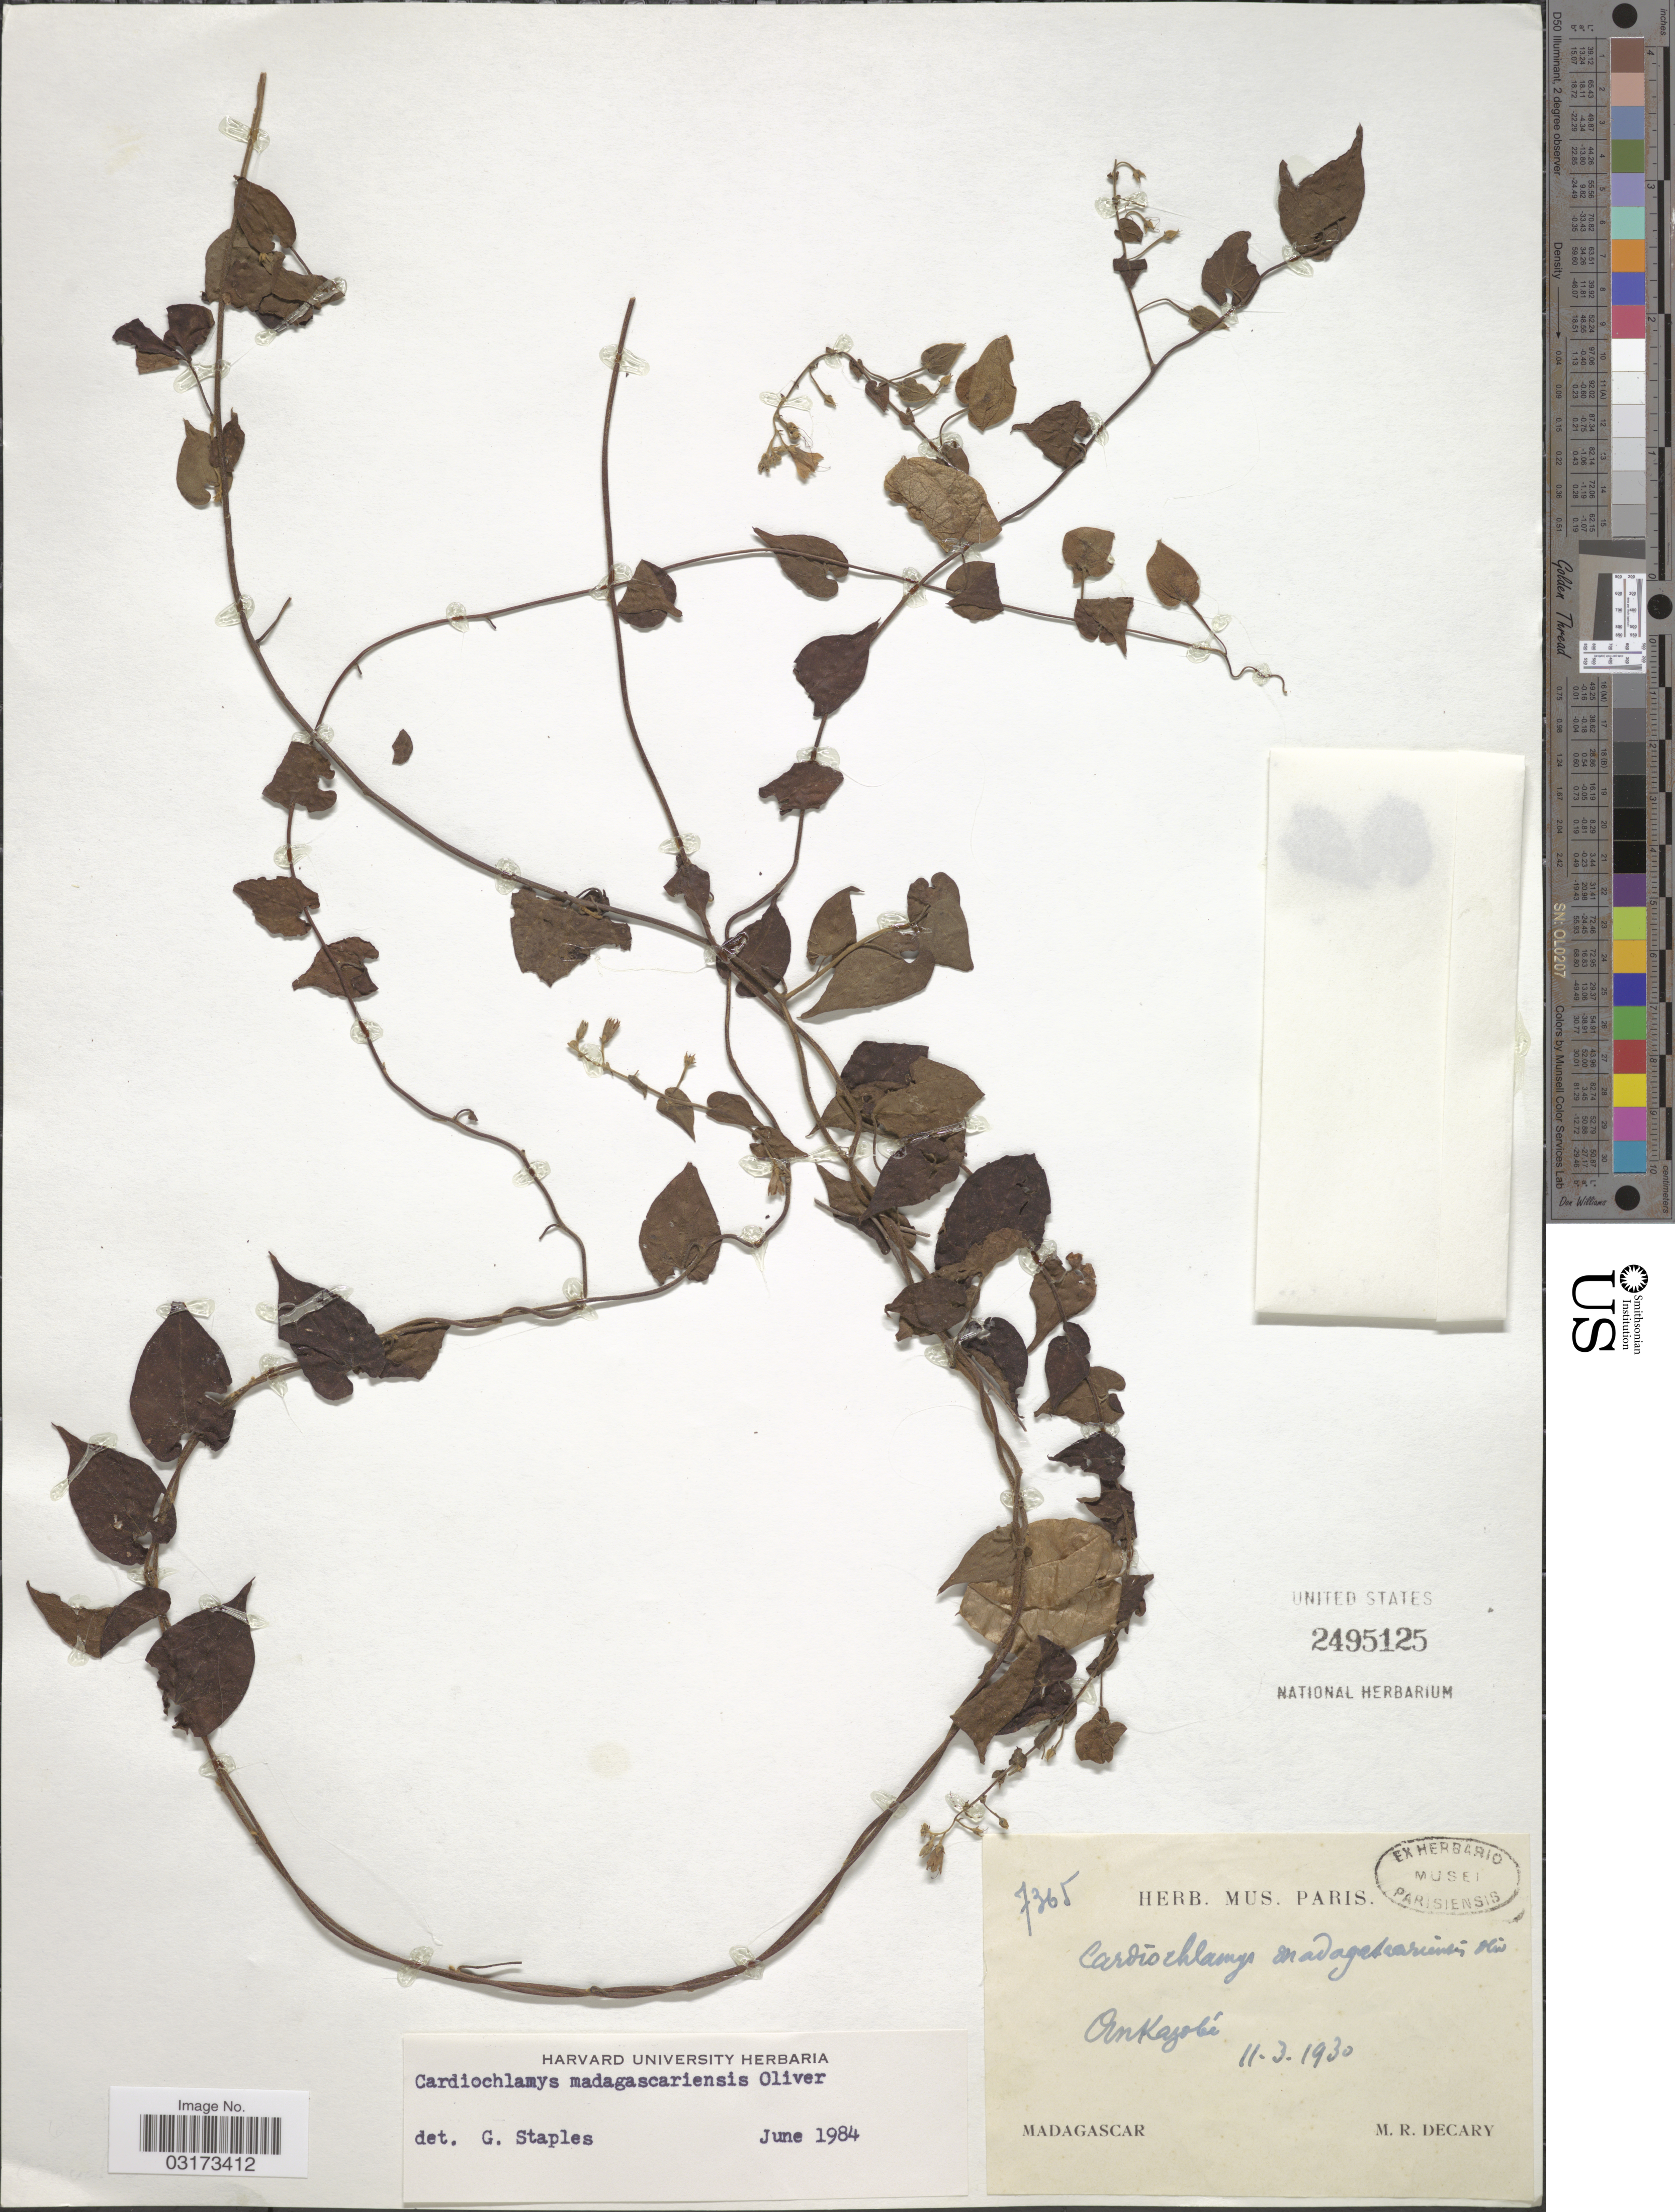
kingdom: Plantae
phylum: Tracheophyta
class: Magnoliopsida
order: Solanales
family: Convolvulaceae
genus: Cardiochlamys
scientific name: Cardiochlamys madagascariensis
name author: Oliv.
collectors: R. Decary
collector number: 7365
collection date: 1930-03-11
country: Madagascar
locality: Ankazobé.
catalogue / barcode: US 2495125